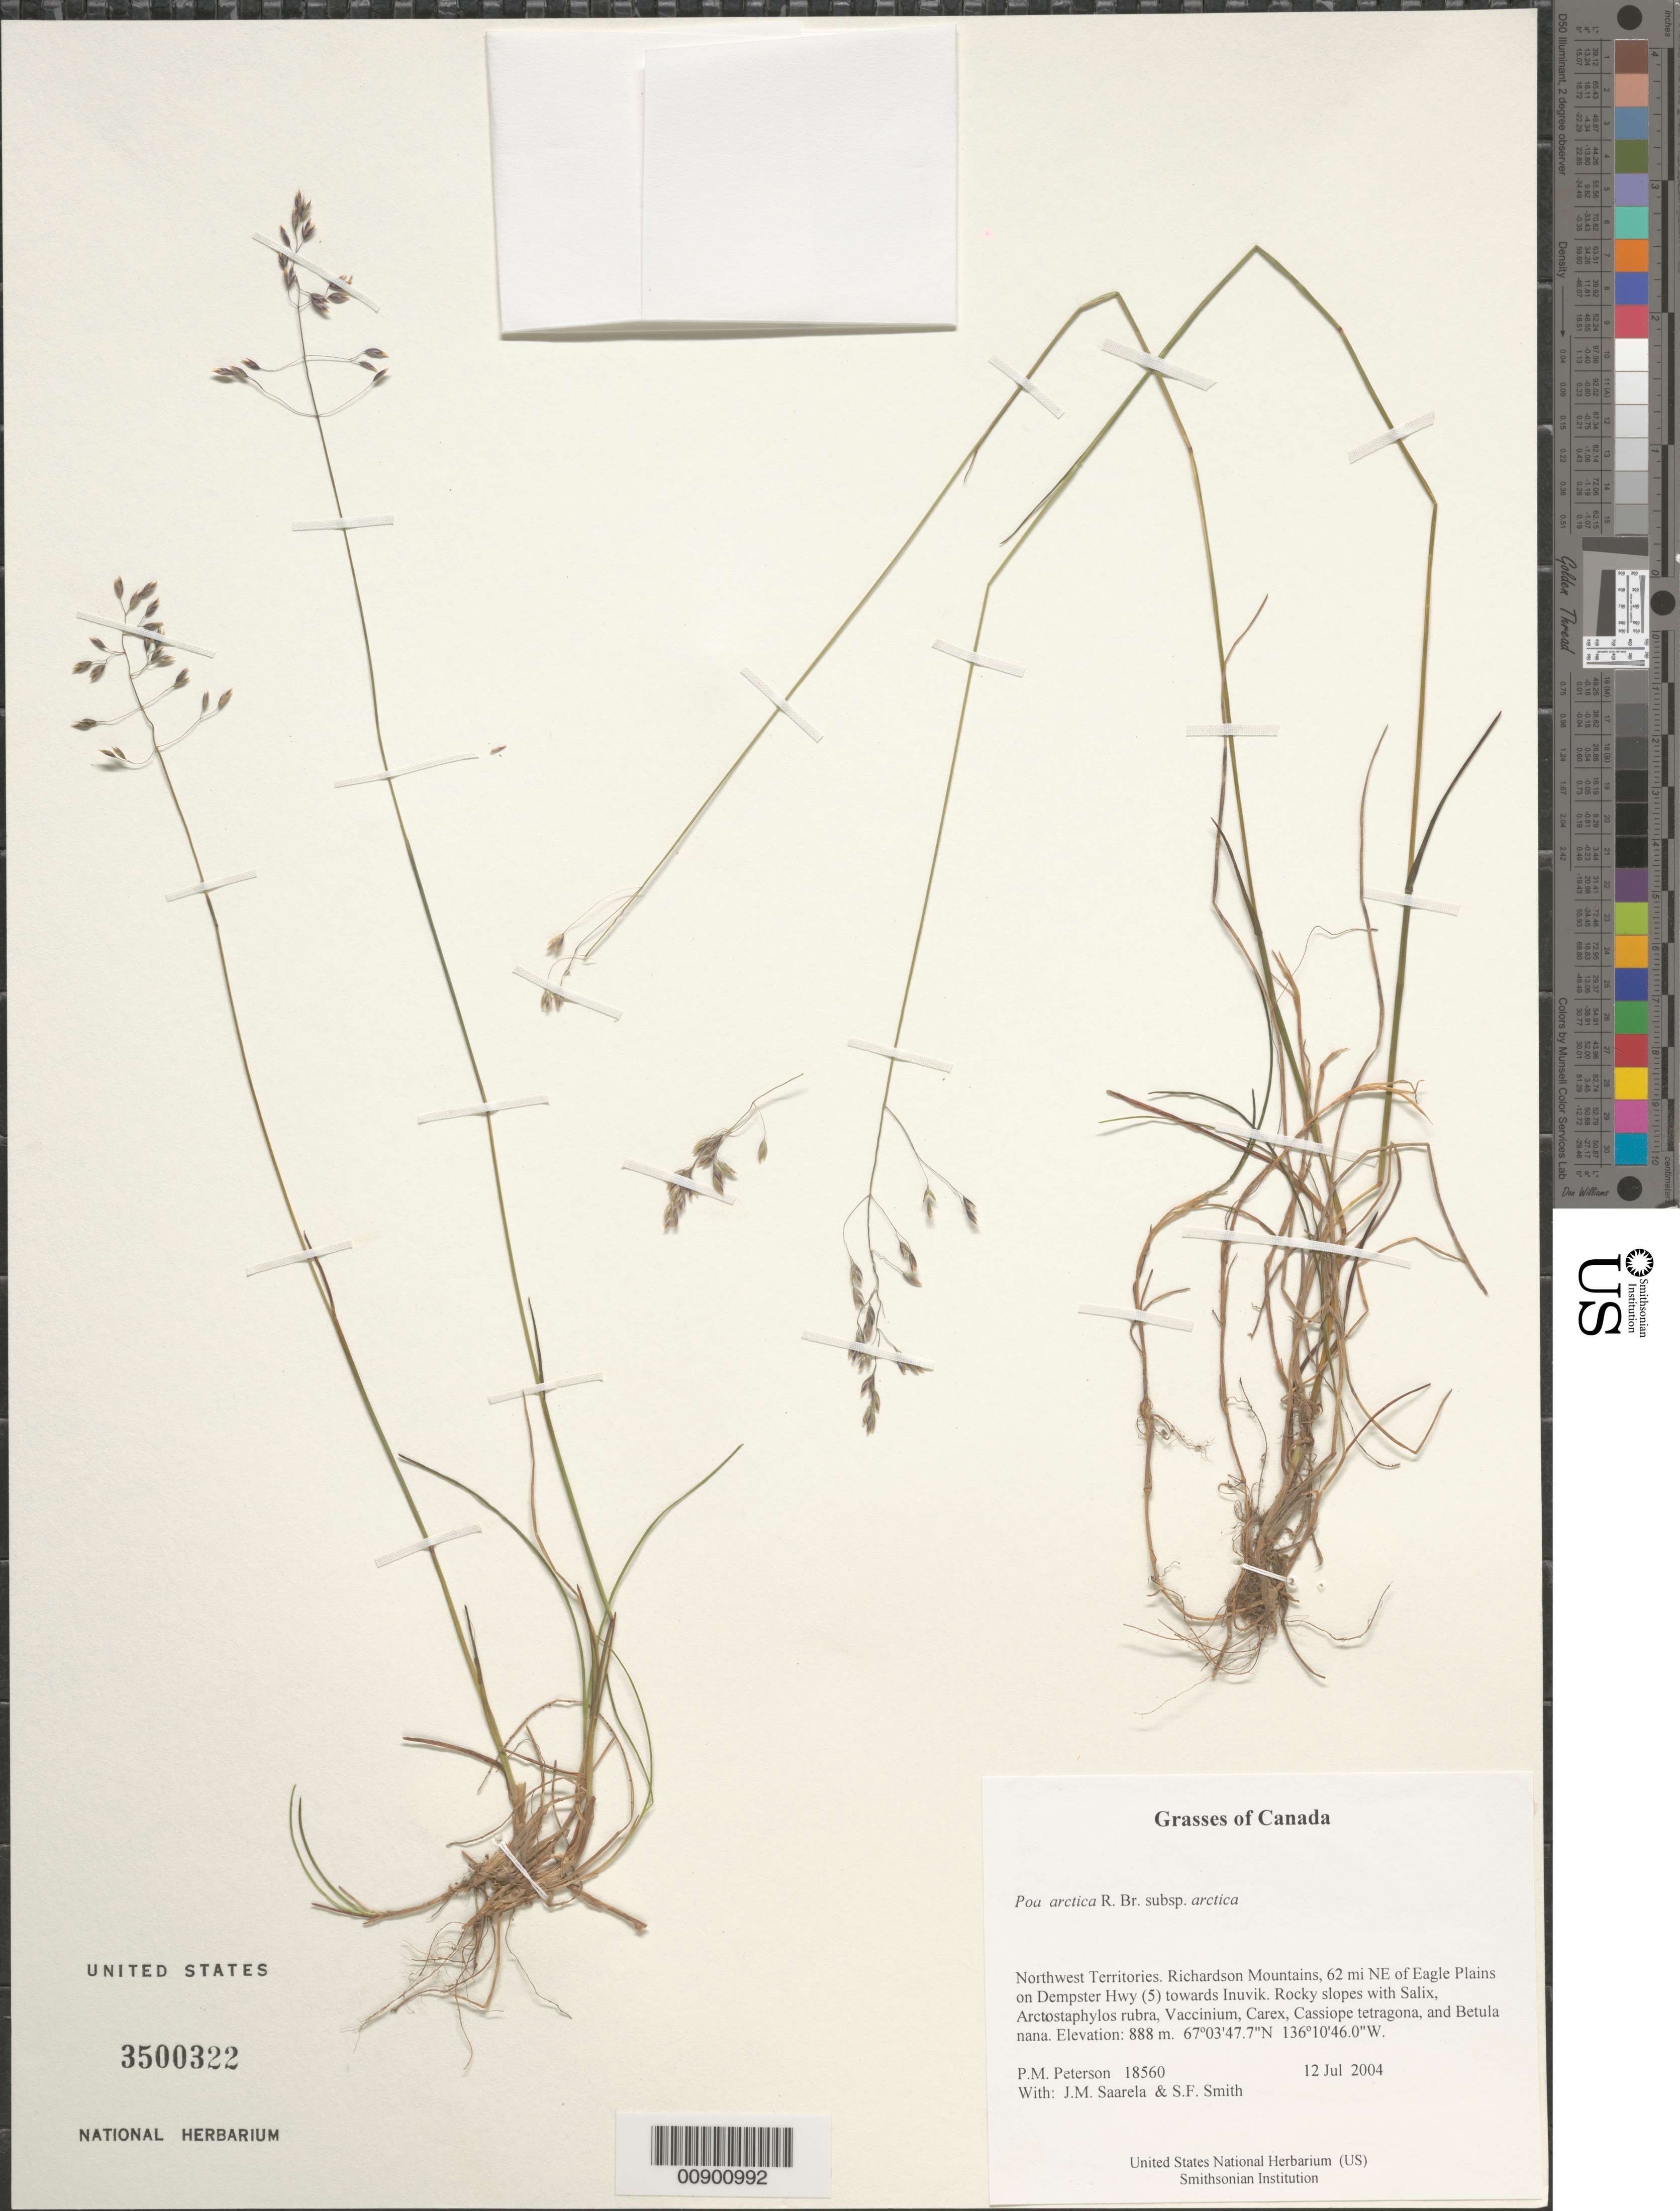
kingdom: Plantae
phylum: Tracheophyta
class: Liliopsida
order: Poales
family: Poaceae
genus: Poa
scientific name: Poa arctica subsp. arctica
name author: R. Br.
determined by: Soreng, Robert J., Research Associate (BOT), Smithsonian Institution - National Museum of Natural History (UNITED STATES)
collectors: P. M. Peterson, J. Saarela & S.F. Smith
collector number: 18560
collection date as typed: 12 Jul 2004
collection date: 2004-07-12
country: Canada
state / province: Northwest Territories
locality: Richardson Mountains, 62 mi NE of Eagle Plains on Dempster Hwy (5) towards Inuvik. Rocky slopes with Salix, Arctostaphylos rubra, Vaccinium, Carex, Cassiope tetragona, and Betula nana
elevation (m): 888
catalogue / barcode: US 3500322